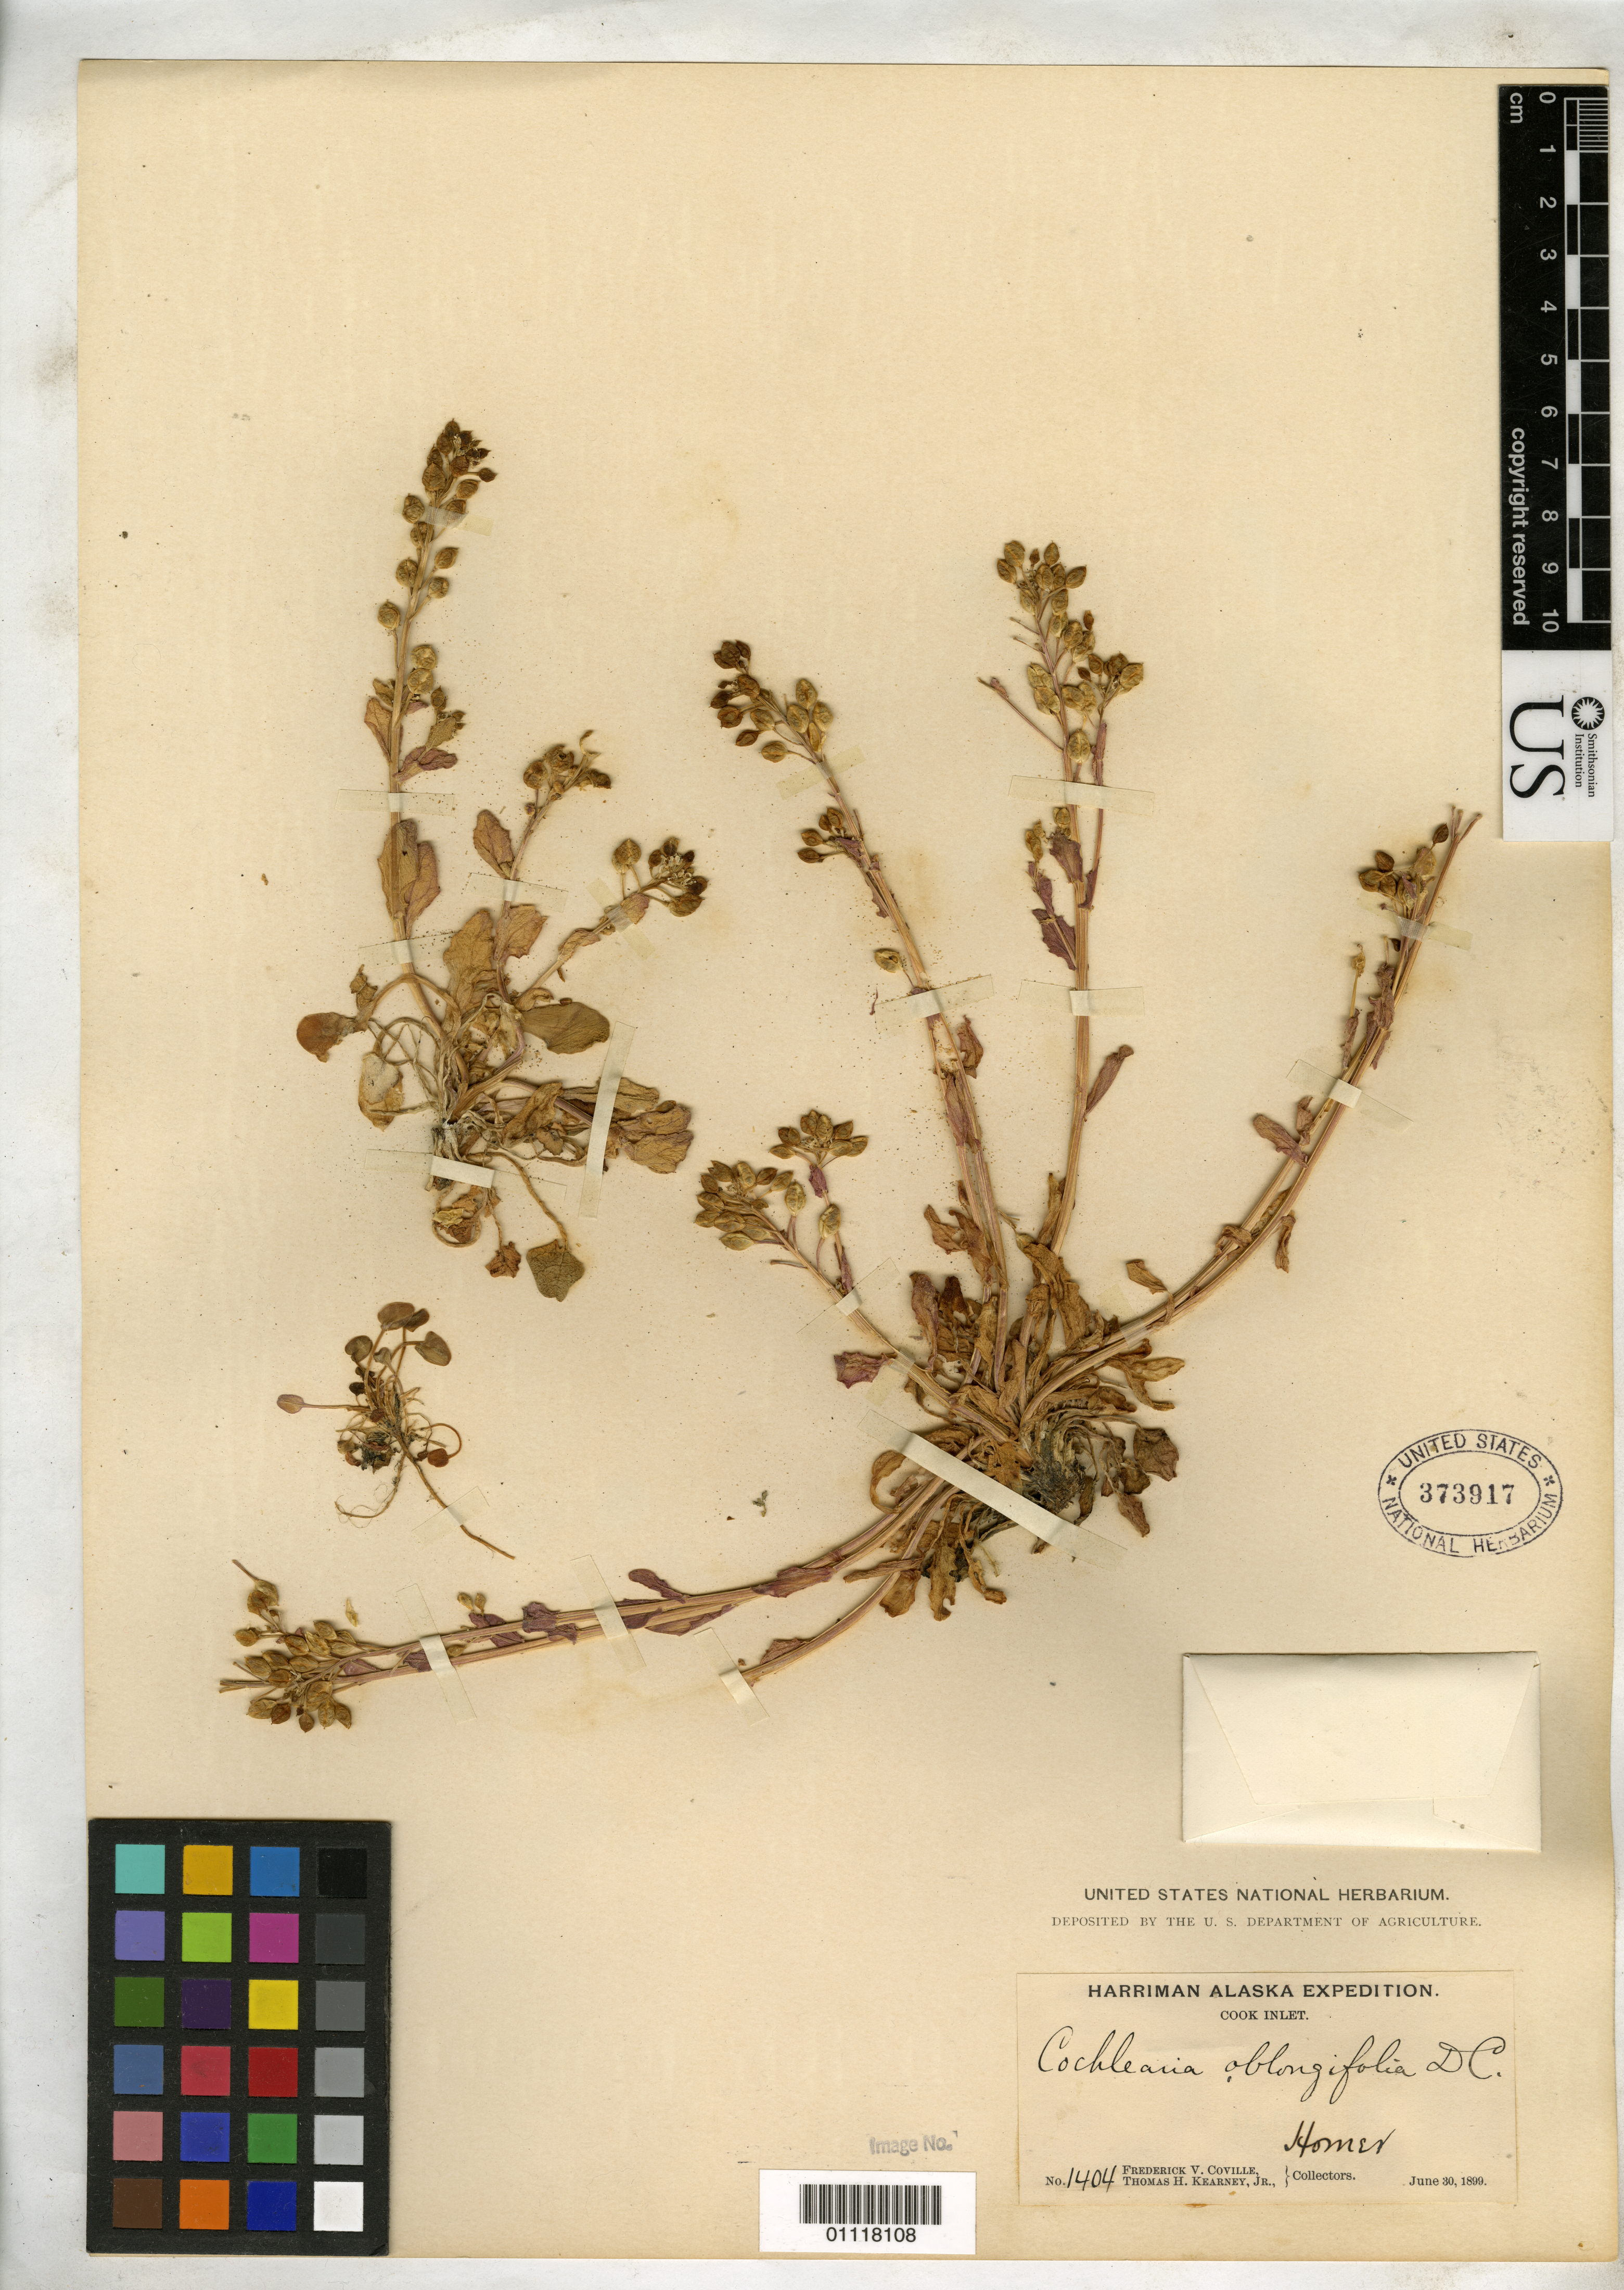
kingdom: Plantae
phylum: Tracheophyta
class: Magnoliopsida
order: Brassicales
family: Brassicaceae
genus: Cochlearia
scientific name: Cochlearia oblongifolia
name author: DC.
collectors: F. V. Coville & T. H. Kearney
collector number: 1404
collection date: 1899-06-30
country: United States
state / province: Alaska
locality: Cook Inlet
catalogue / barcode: US 373917